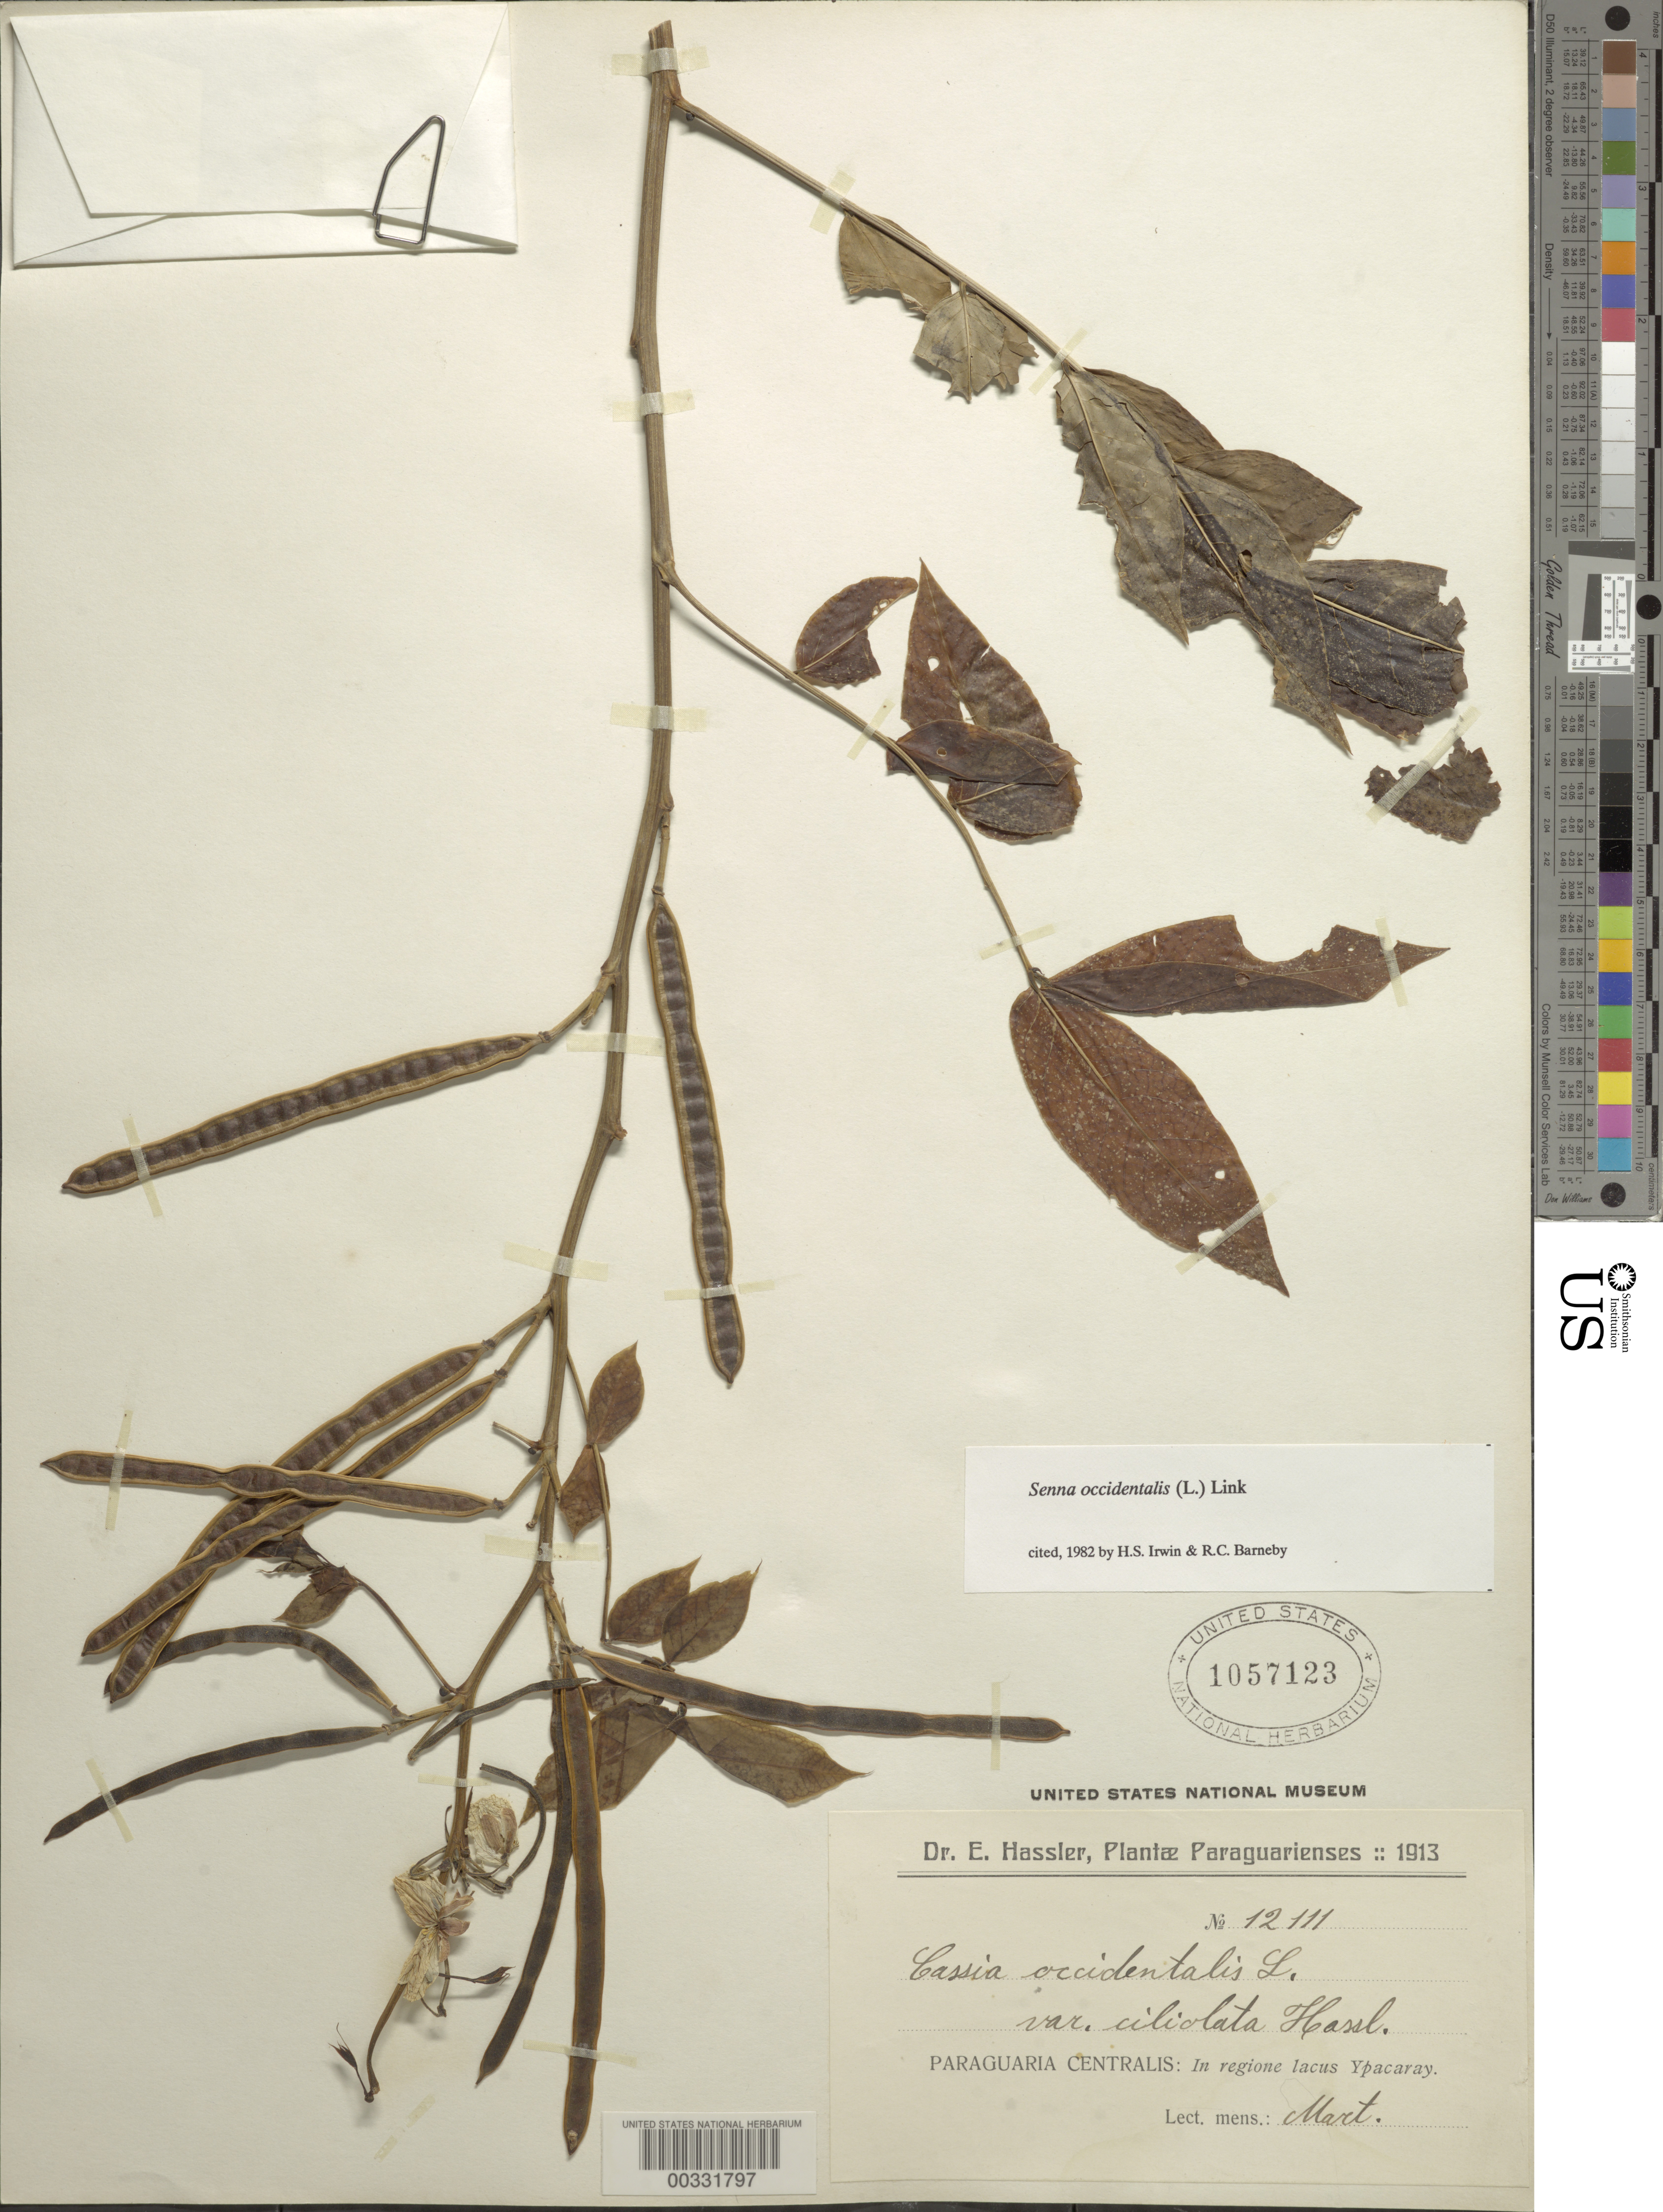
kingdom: Plantae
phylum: Tracheophyta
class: Magnoliopsida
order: Fabales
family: Fabaceae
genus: Senna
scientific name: Senna occidentalis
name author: (L.) Link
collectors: E. Hassler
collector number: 12111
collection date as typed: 1913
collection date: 1913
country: Paraguay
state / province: Central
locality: In the region ypacarai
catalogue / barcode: US 1057123